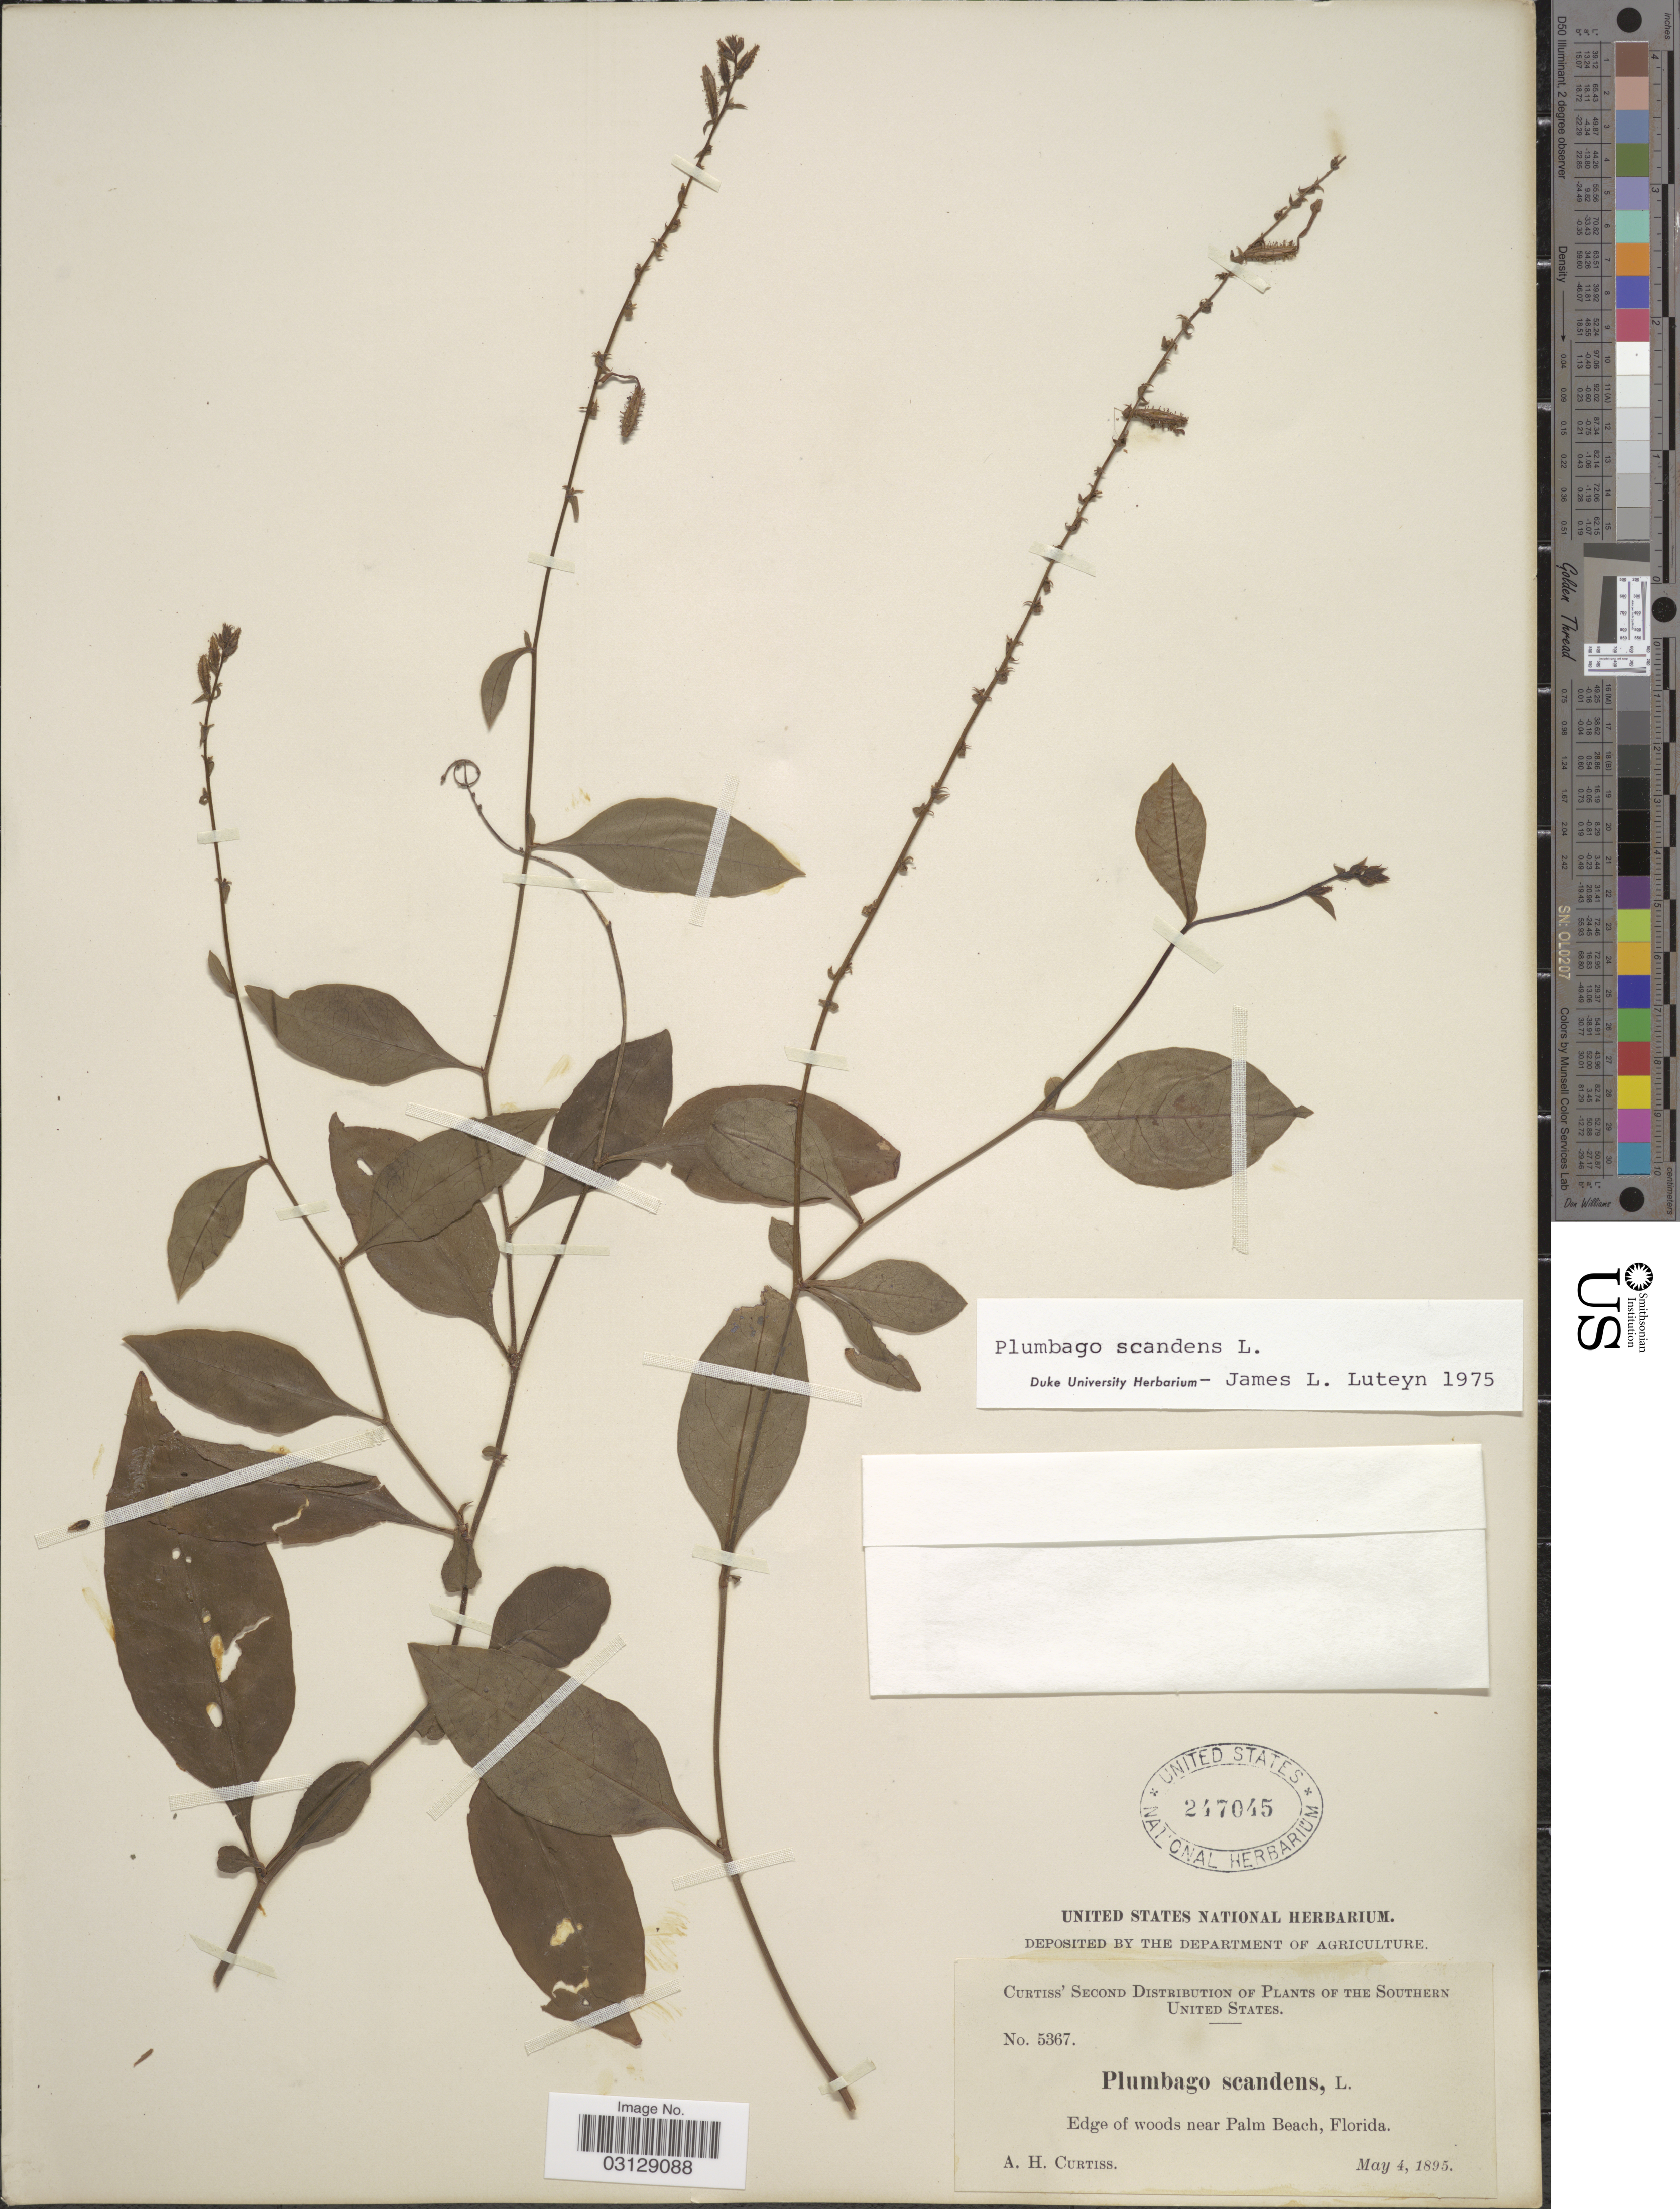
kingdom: Plantae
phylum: Tracheophyta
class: Magnoliopsida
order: Caryophyllales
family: Plumbaginaceae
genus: Plumbago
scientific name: Plumbago scandens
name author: L.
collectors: A. H. Curtiss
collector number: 5367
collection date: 1895-05-04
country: United States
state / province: Florida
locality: Southern United States. Edge of woods near Palm Beach.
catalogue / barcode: US 247045